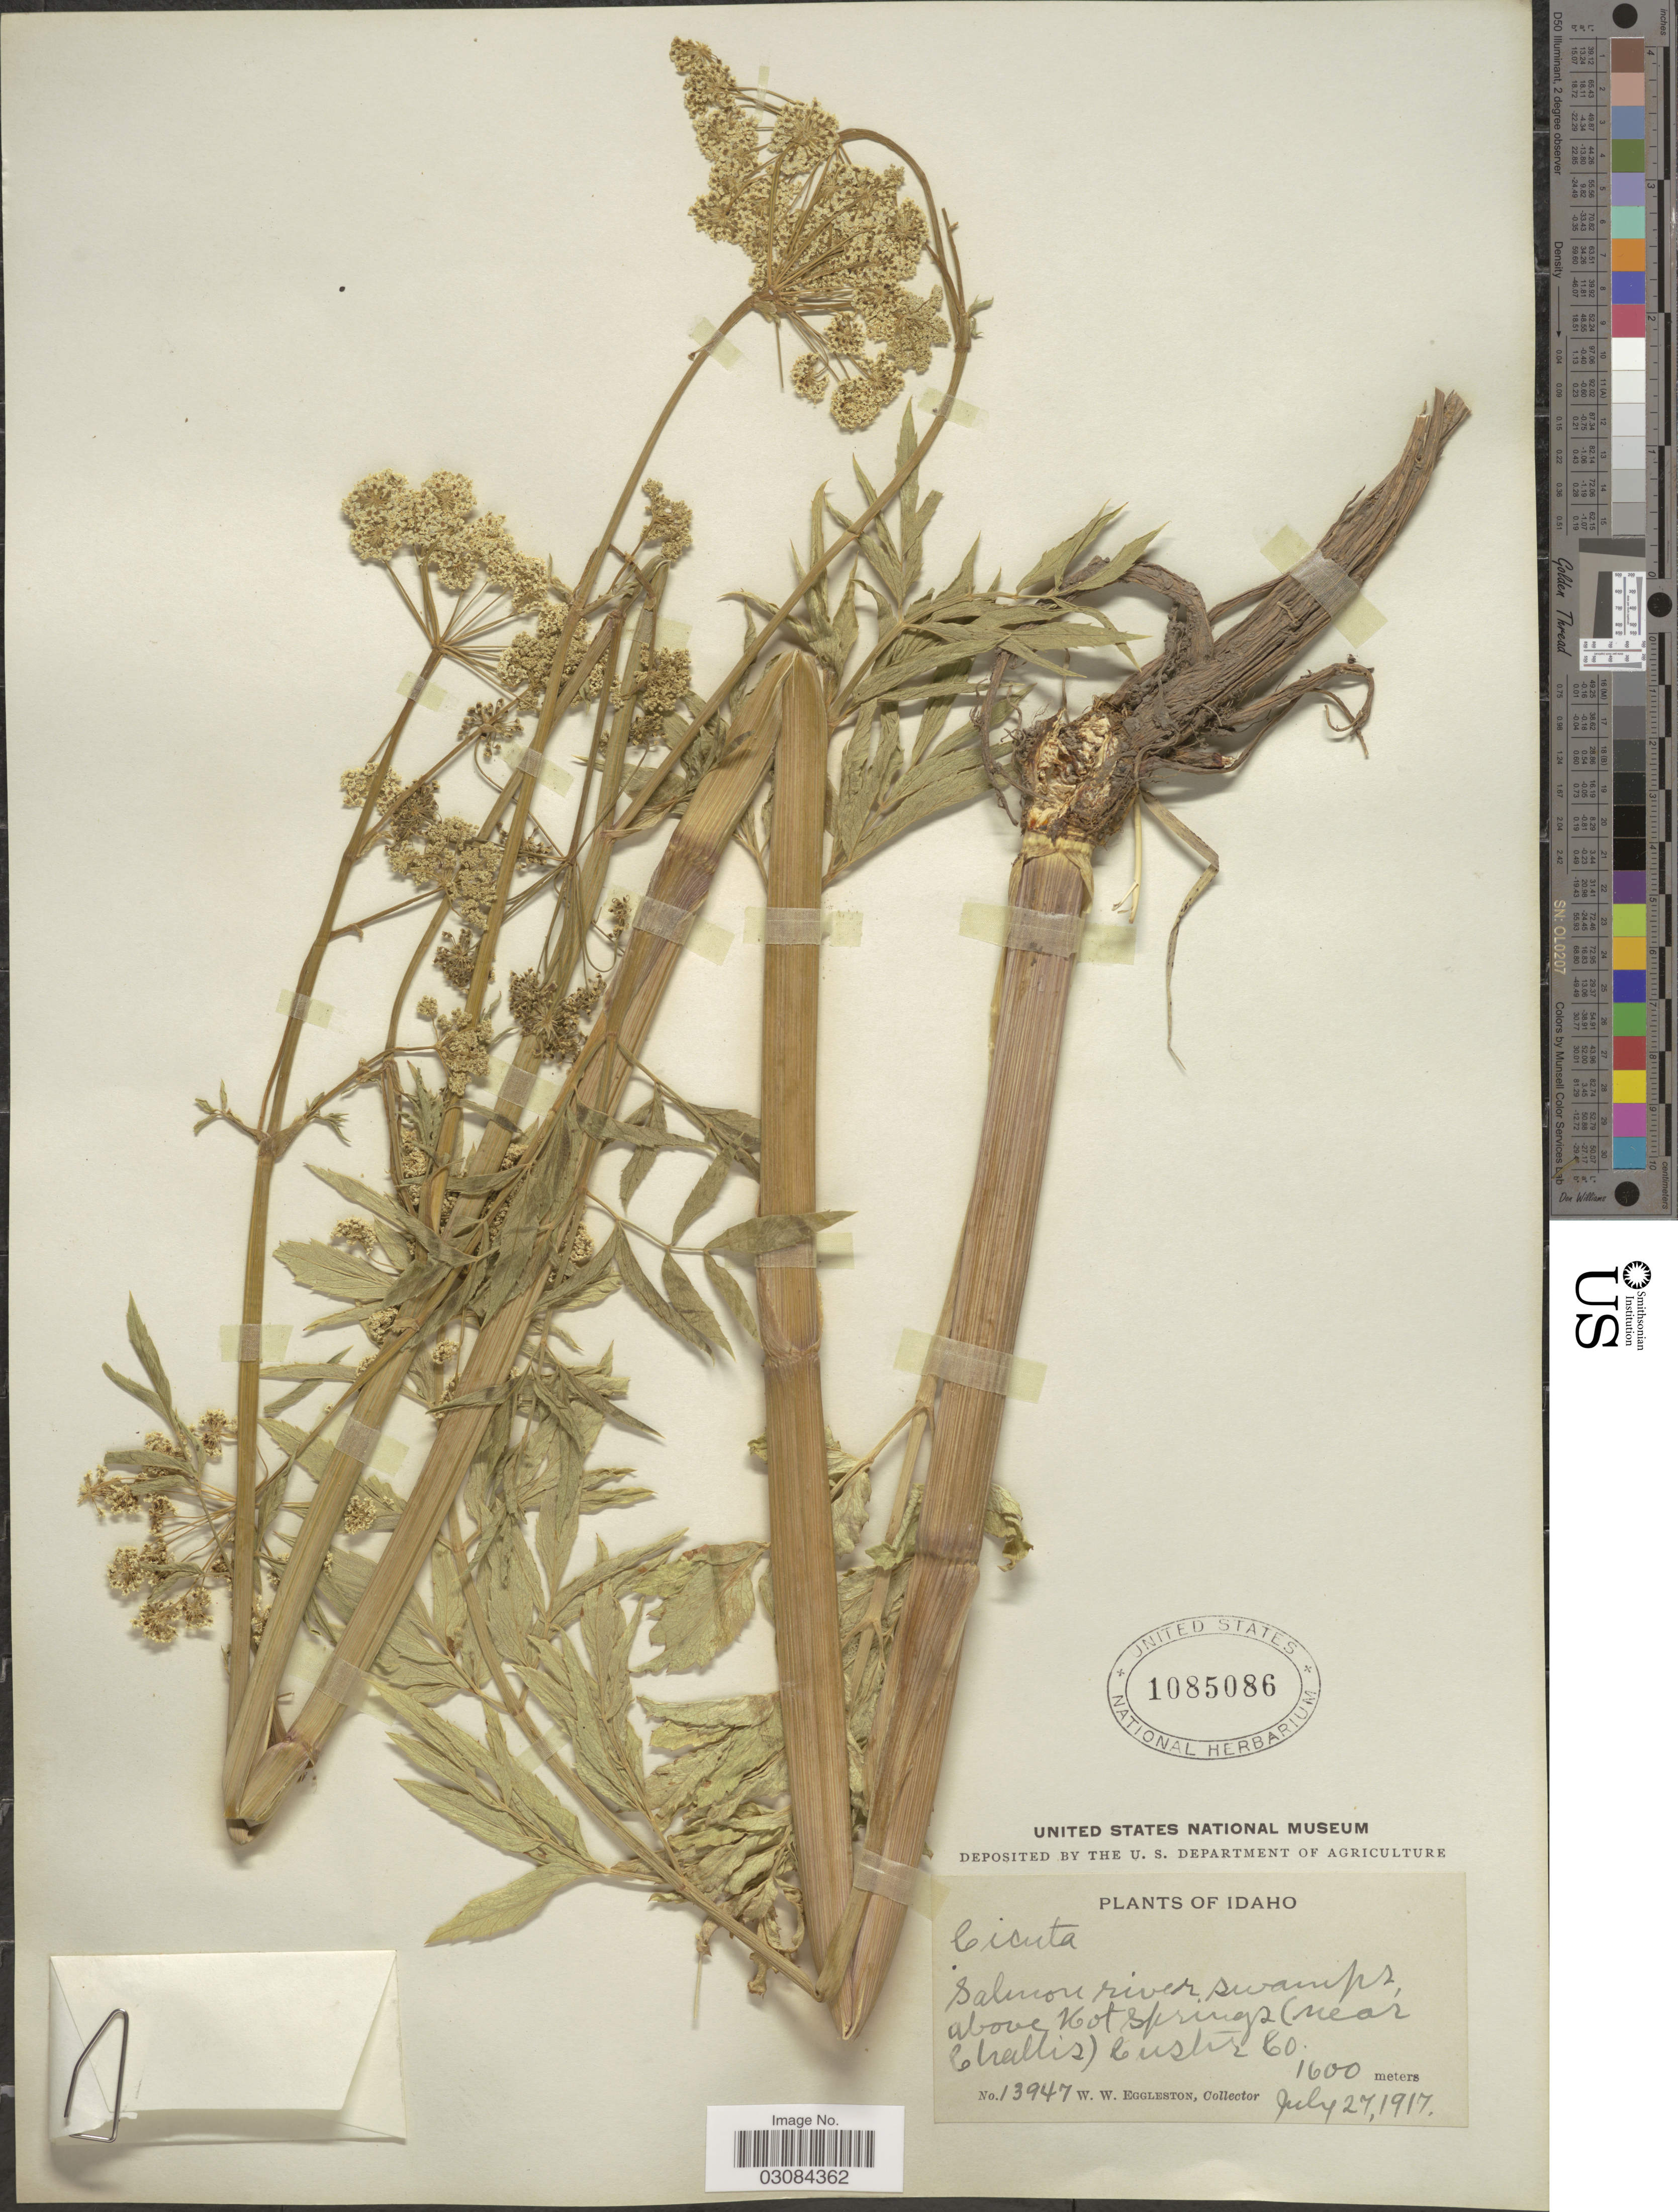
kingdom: Plantae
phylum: Tracheophyta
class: Magnoliopsida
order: Apiales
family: Apiaceae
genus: Cicuta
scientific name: Cicuta douglasii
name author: (DC.) J.M. Coult. & Rose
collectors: W. W. Eggleston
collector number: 13947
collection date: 1917-07-27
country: United States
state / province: Idaho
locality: Salmon River swamps, above Hot Springs (near Challis) Custer Co.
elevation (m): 1600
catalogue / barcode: US 1085086